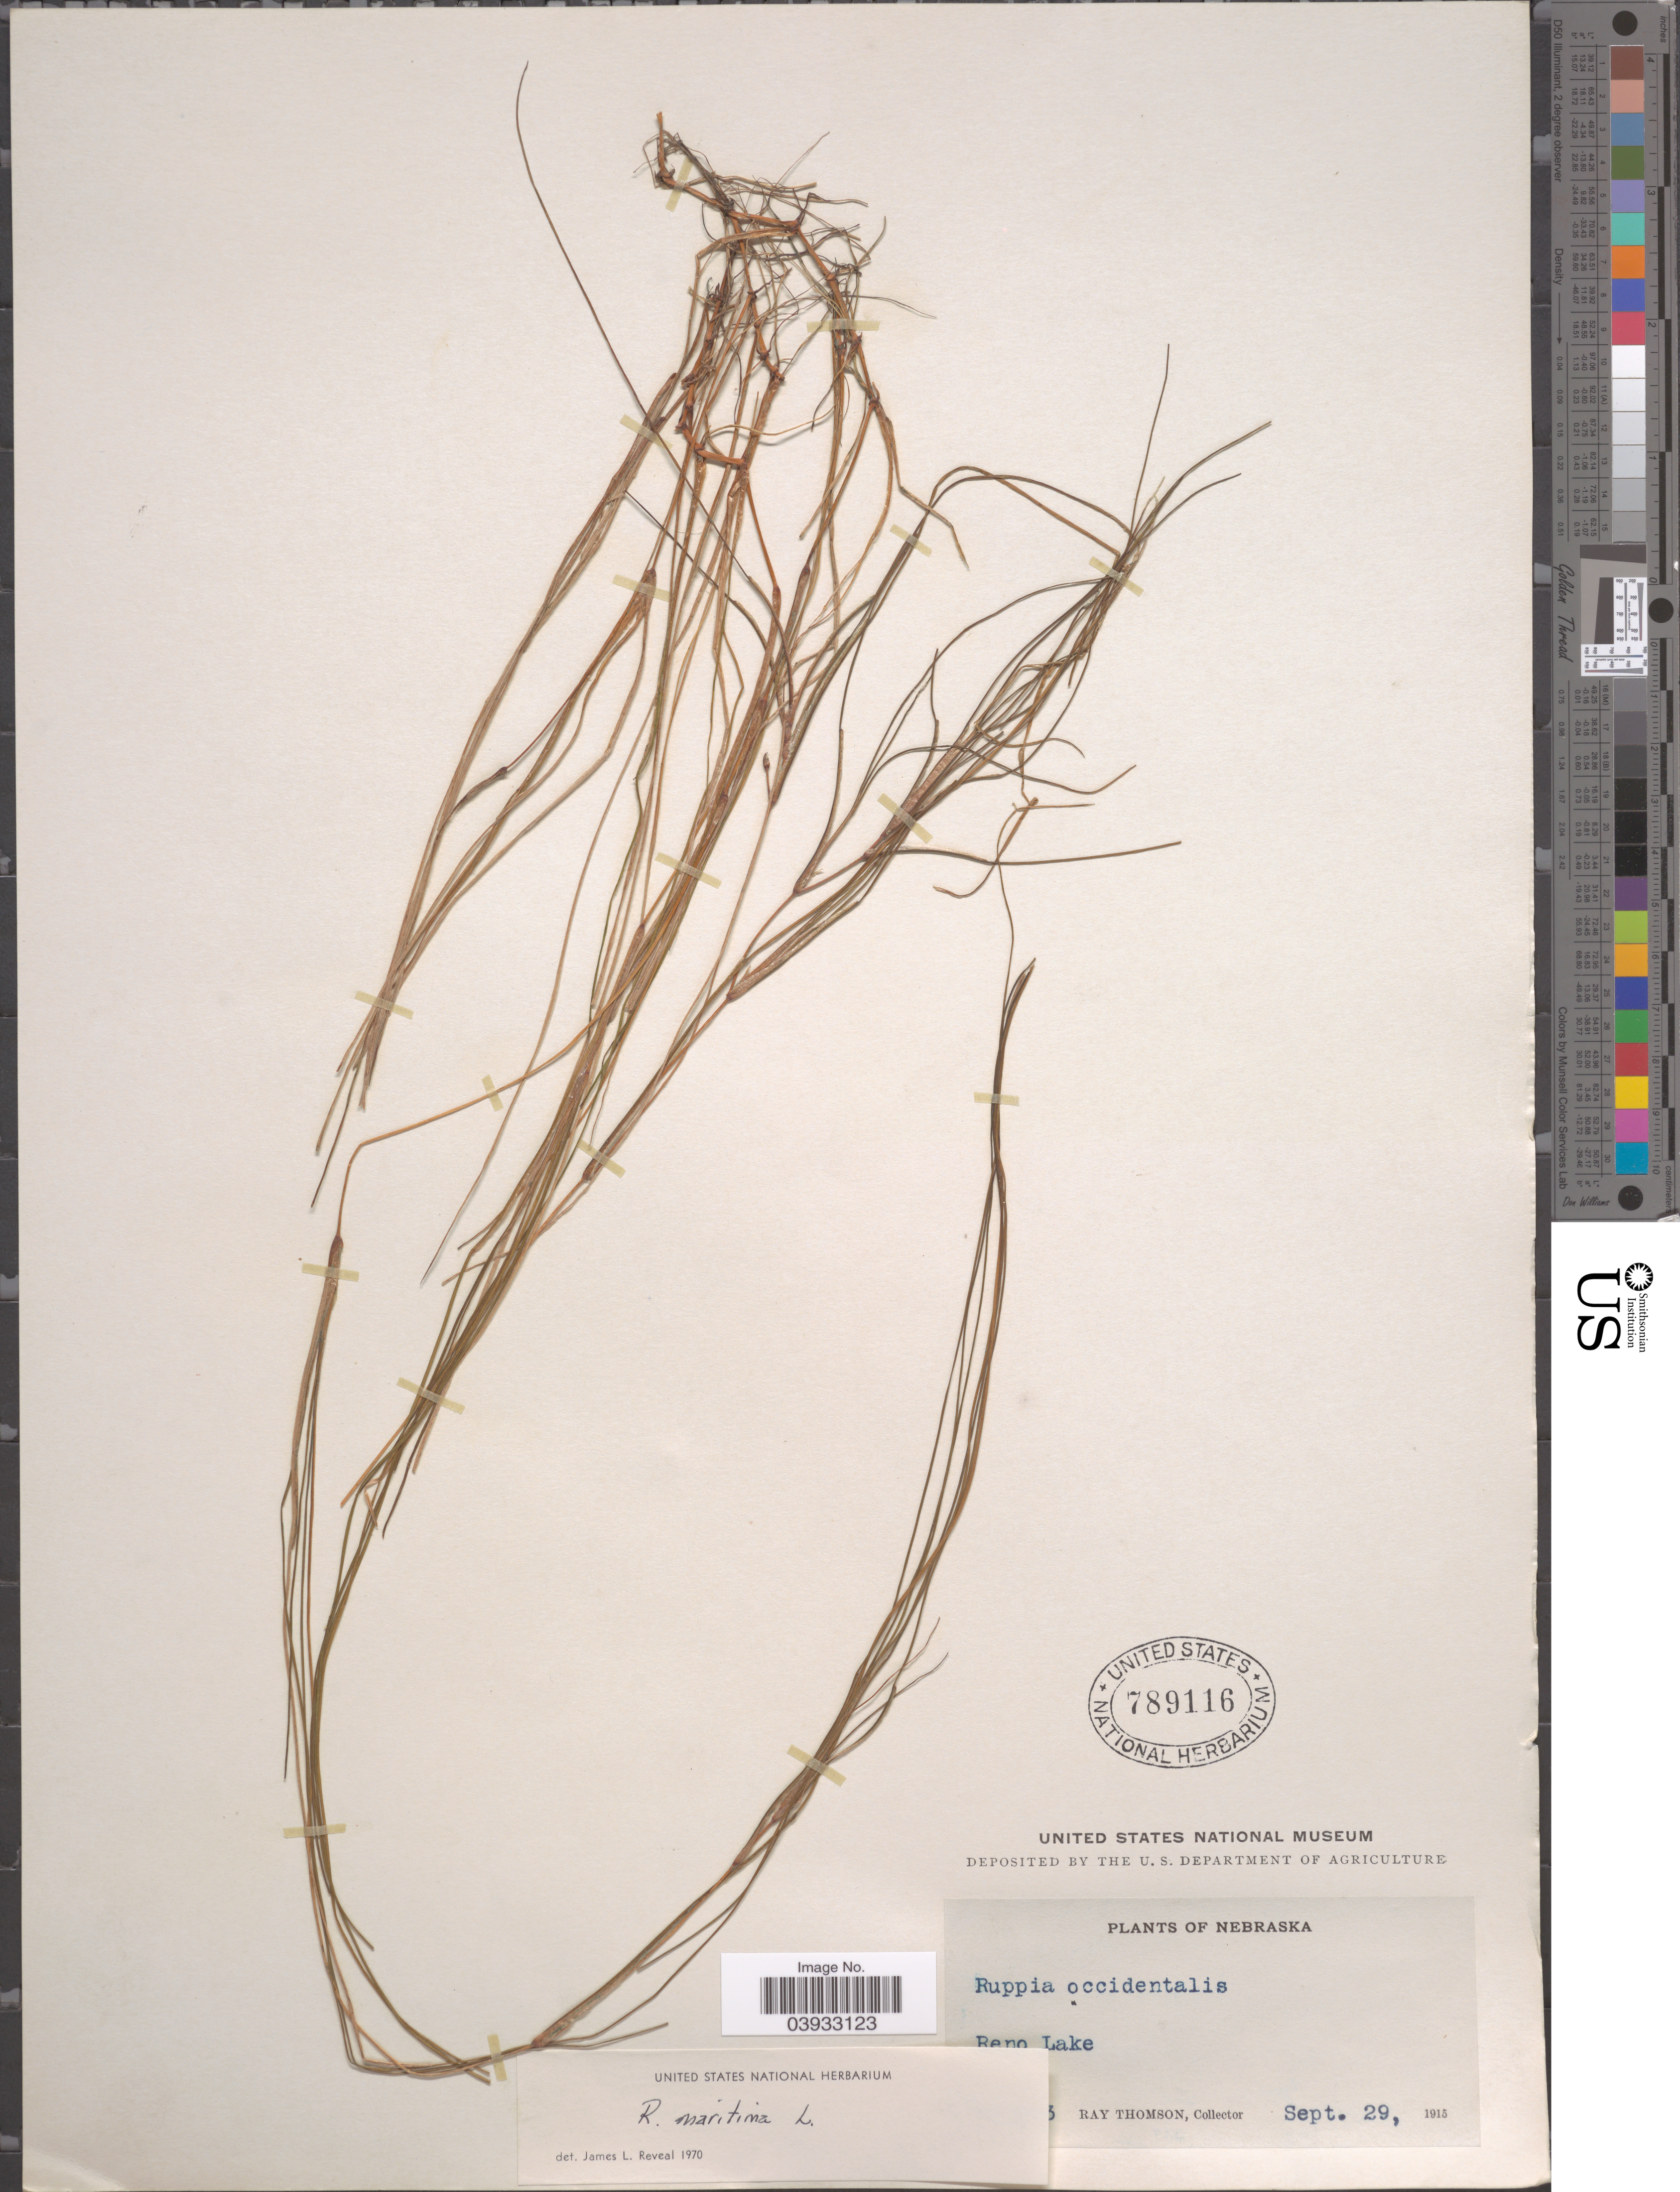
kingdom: Plantae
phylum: Tracheophyta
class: Liliopsida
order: Alismatales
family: Ruppiaceae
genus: Ruppia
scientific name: Ruppia maritima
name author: L.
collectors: R. Thomson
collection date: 1915-09-29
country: United States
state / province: Nebraska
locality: Reno Lake.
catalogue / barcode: US 789116